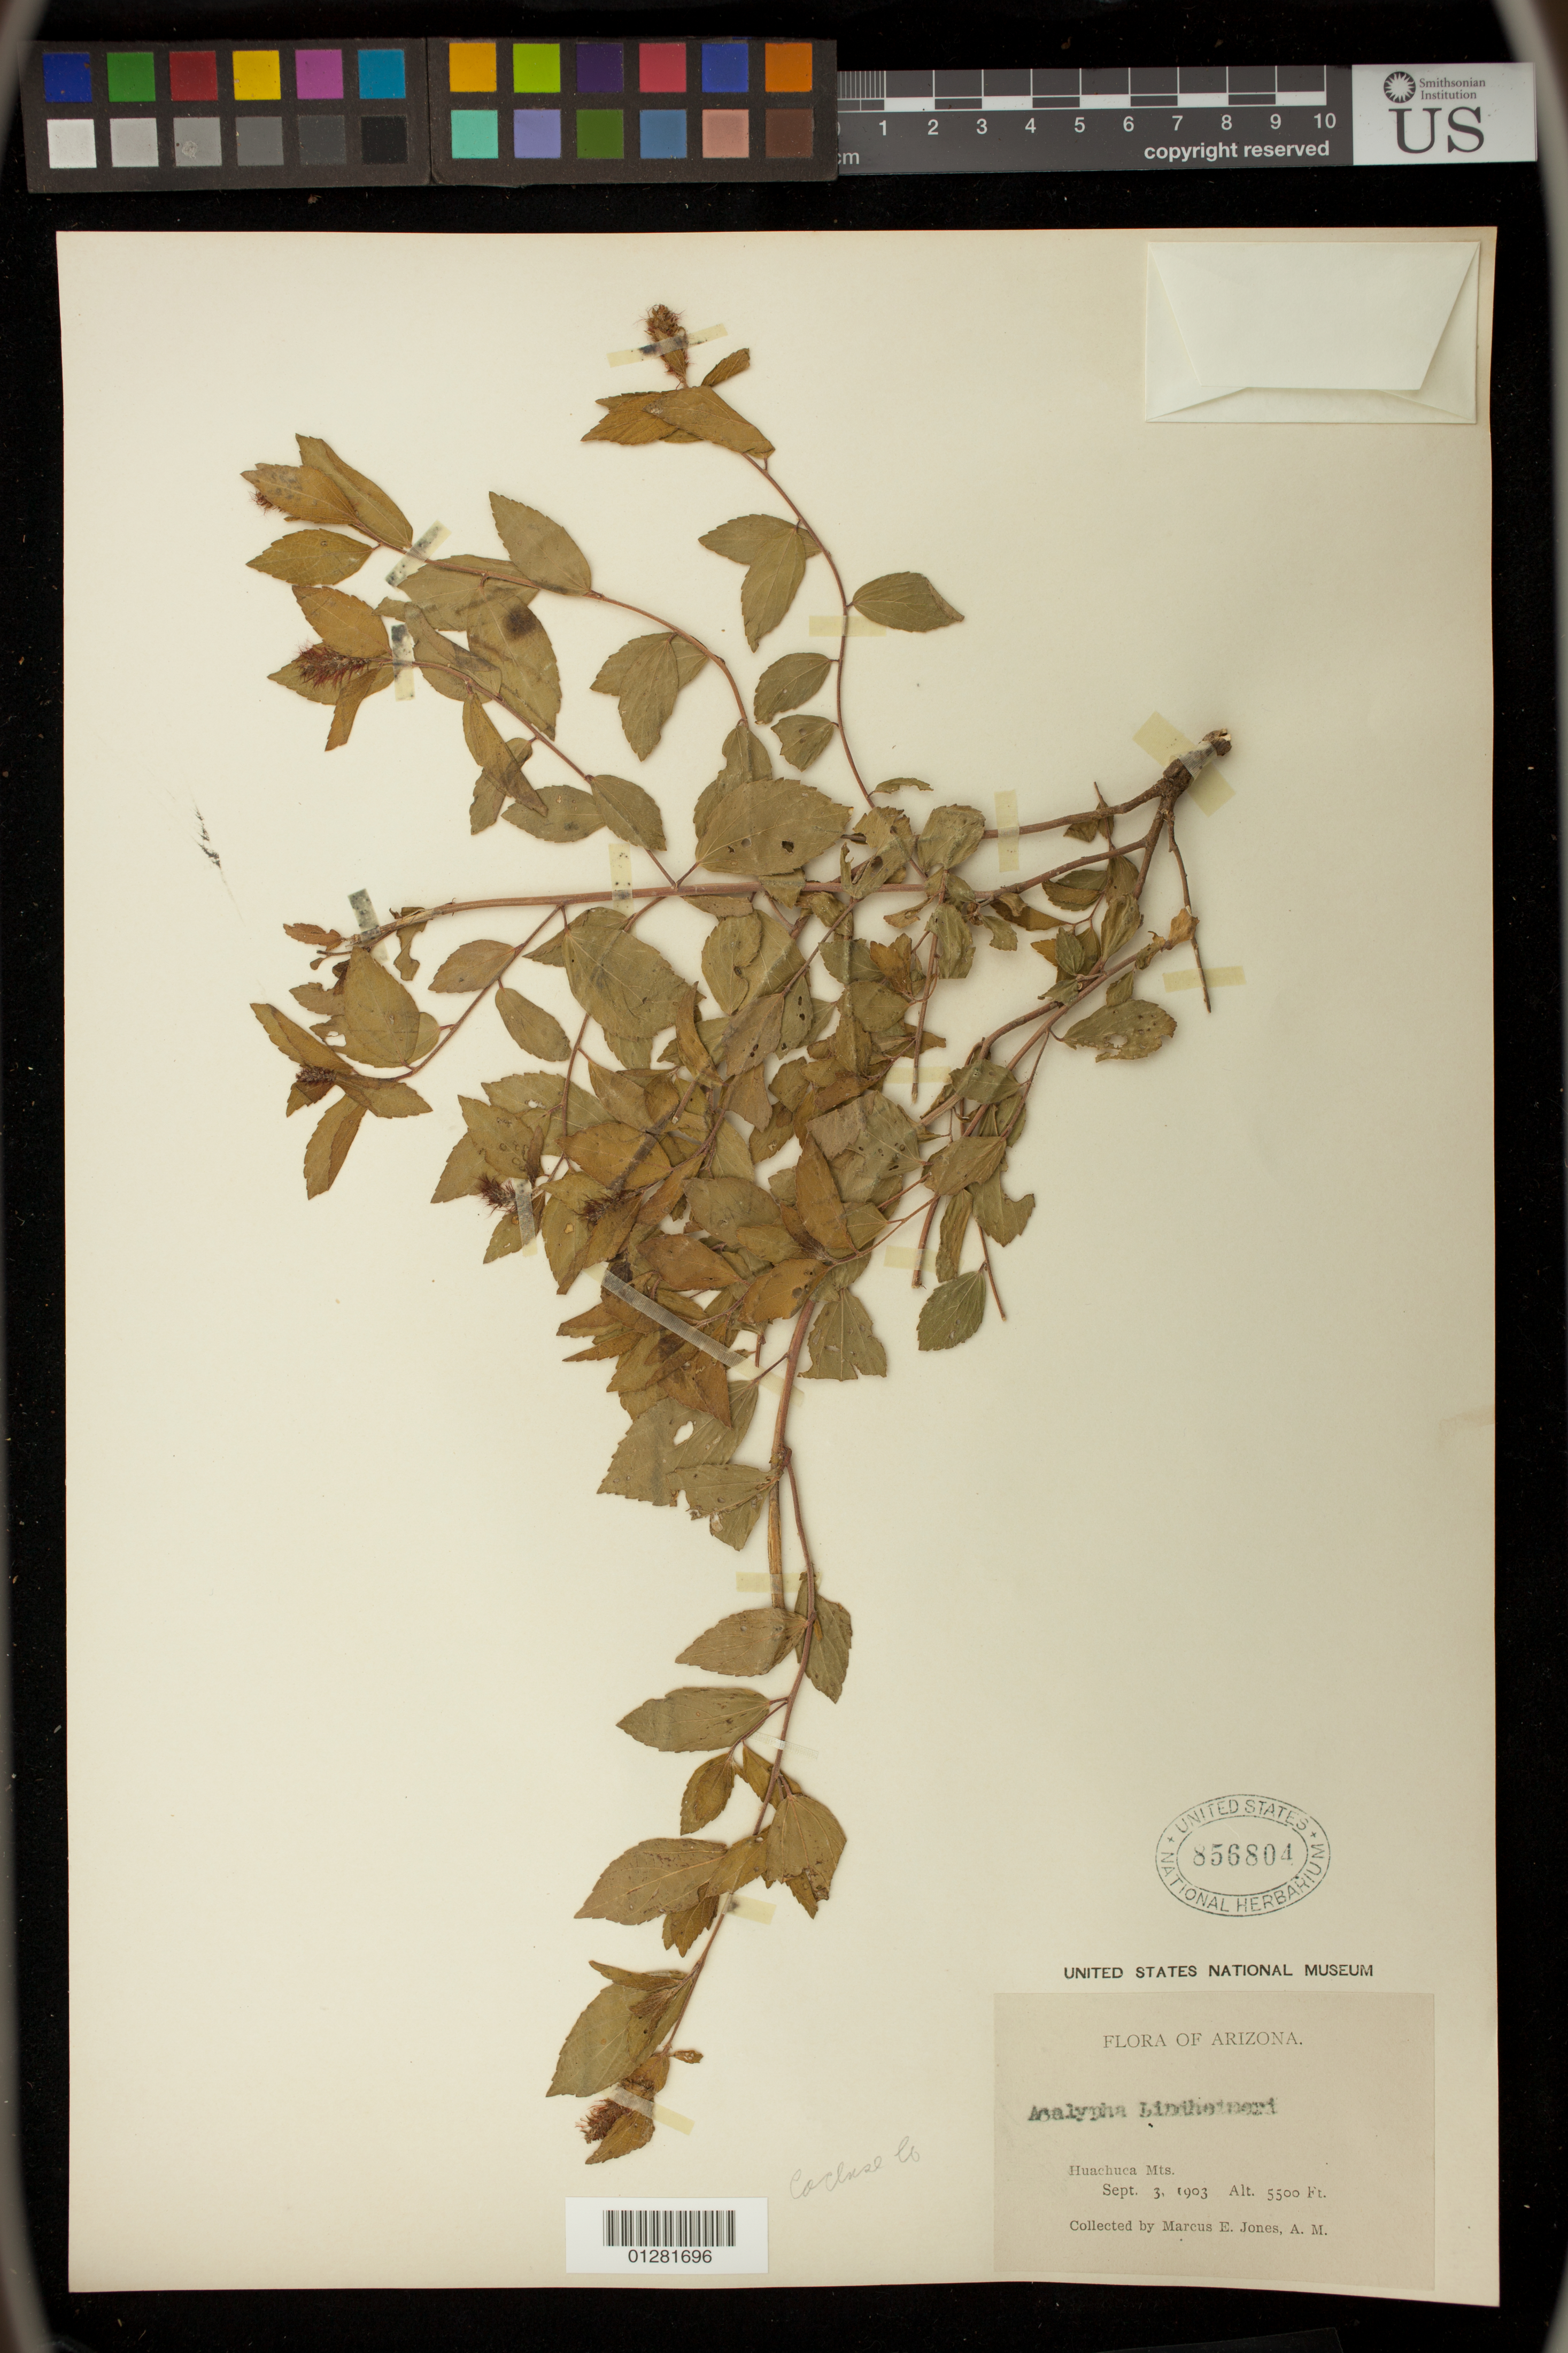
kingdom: Plantae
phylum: Tracheophyta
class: Magnoliopsida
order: Malpighiales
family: Euphorbiaceae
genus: Acalypha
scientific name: Acalypha lindheimeri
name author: Müll. Arg.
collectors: M. E. Jones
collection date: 1903-09-03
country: United States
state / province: Arizona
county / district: Cochise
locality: Huachuca Mts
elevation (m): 1676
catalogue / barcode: US 856804